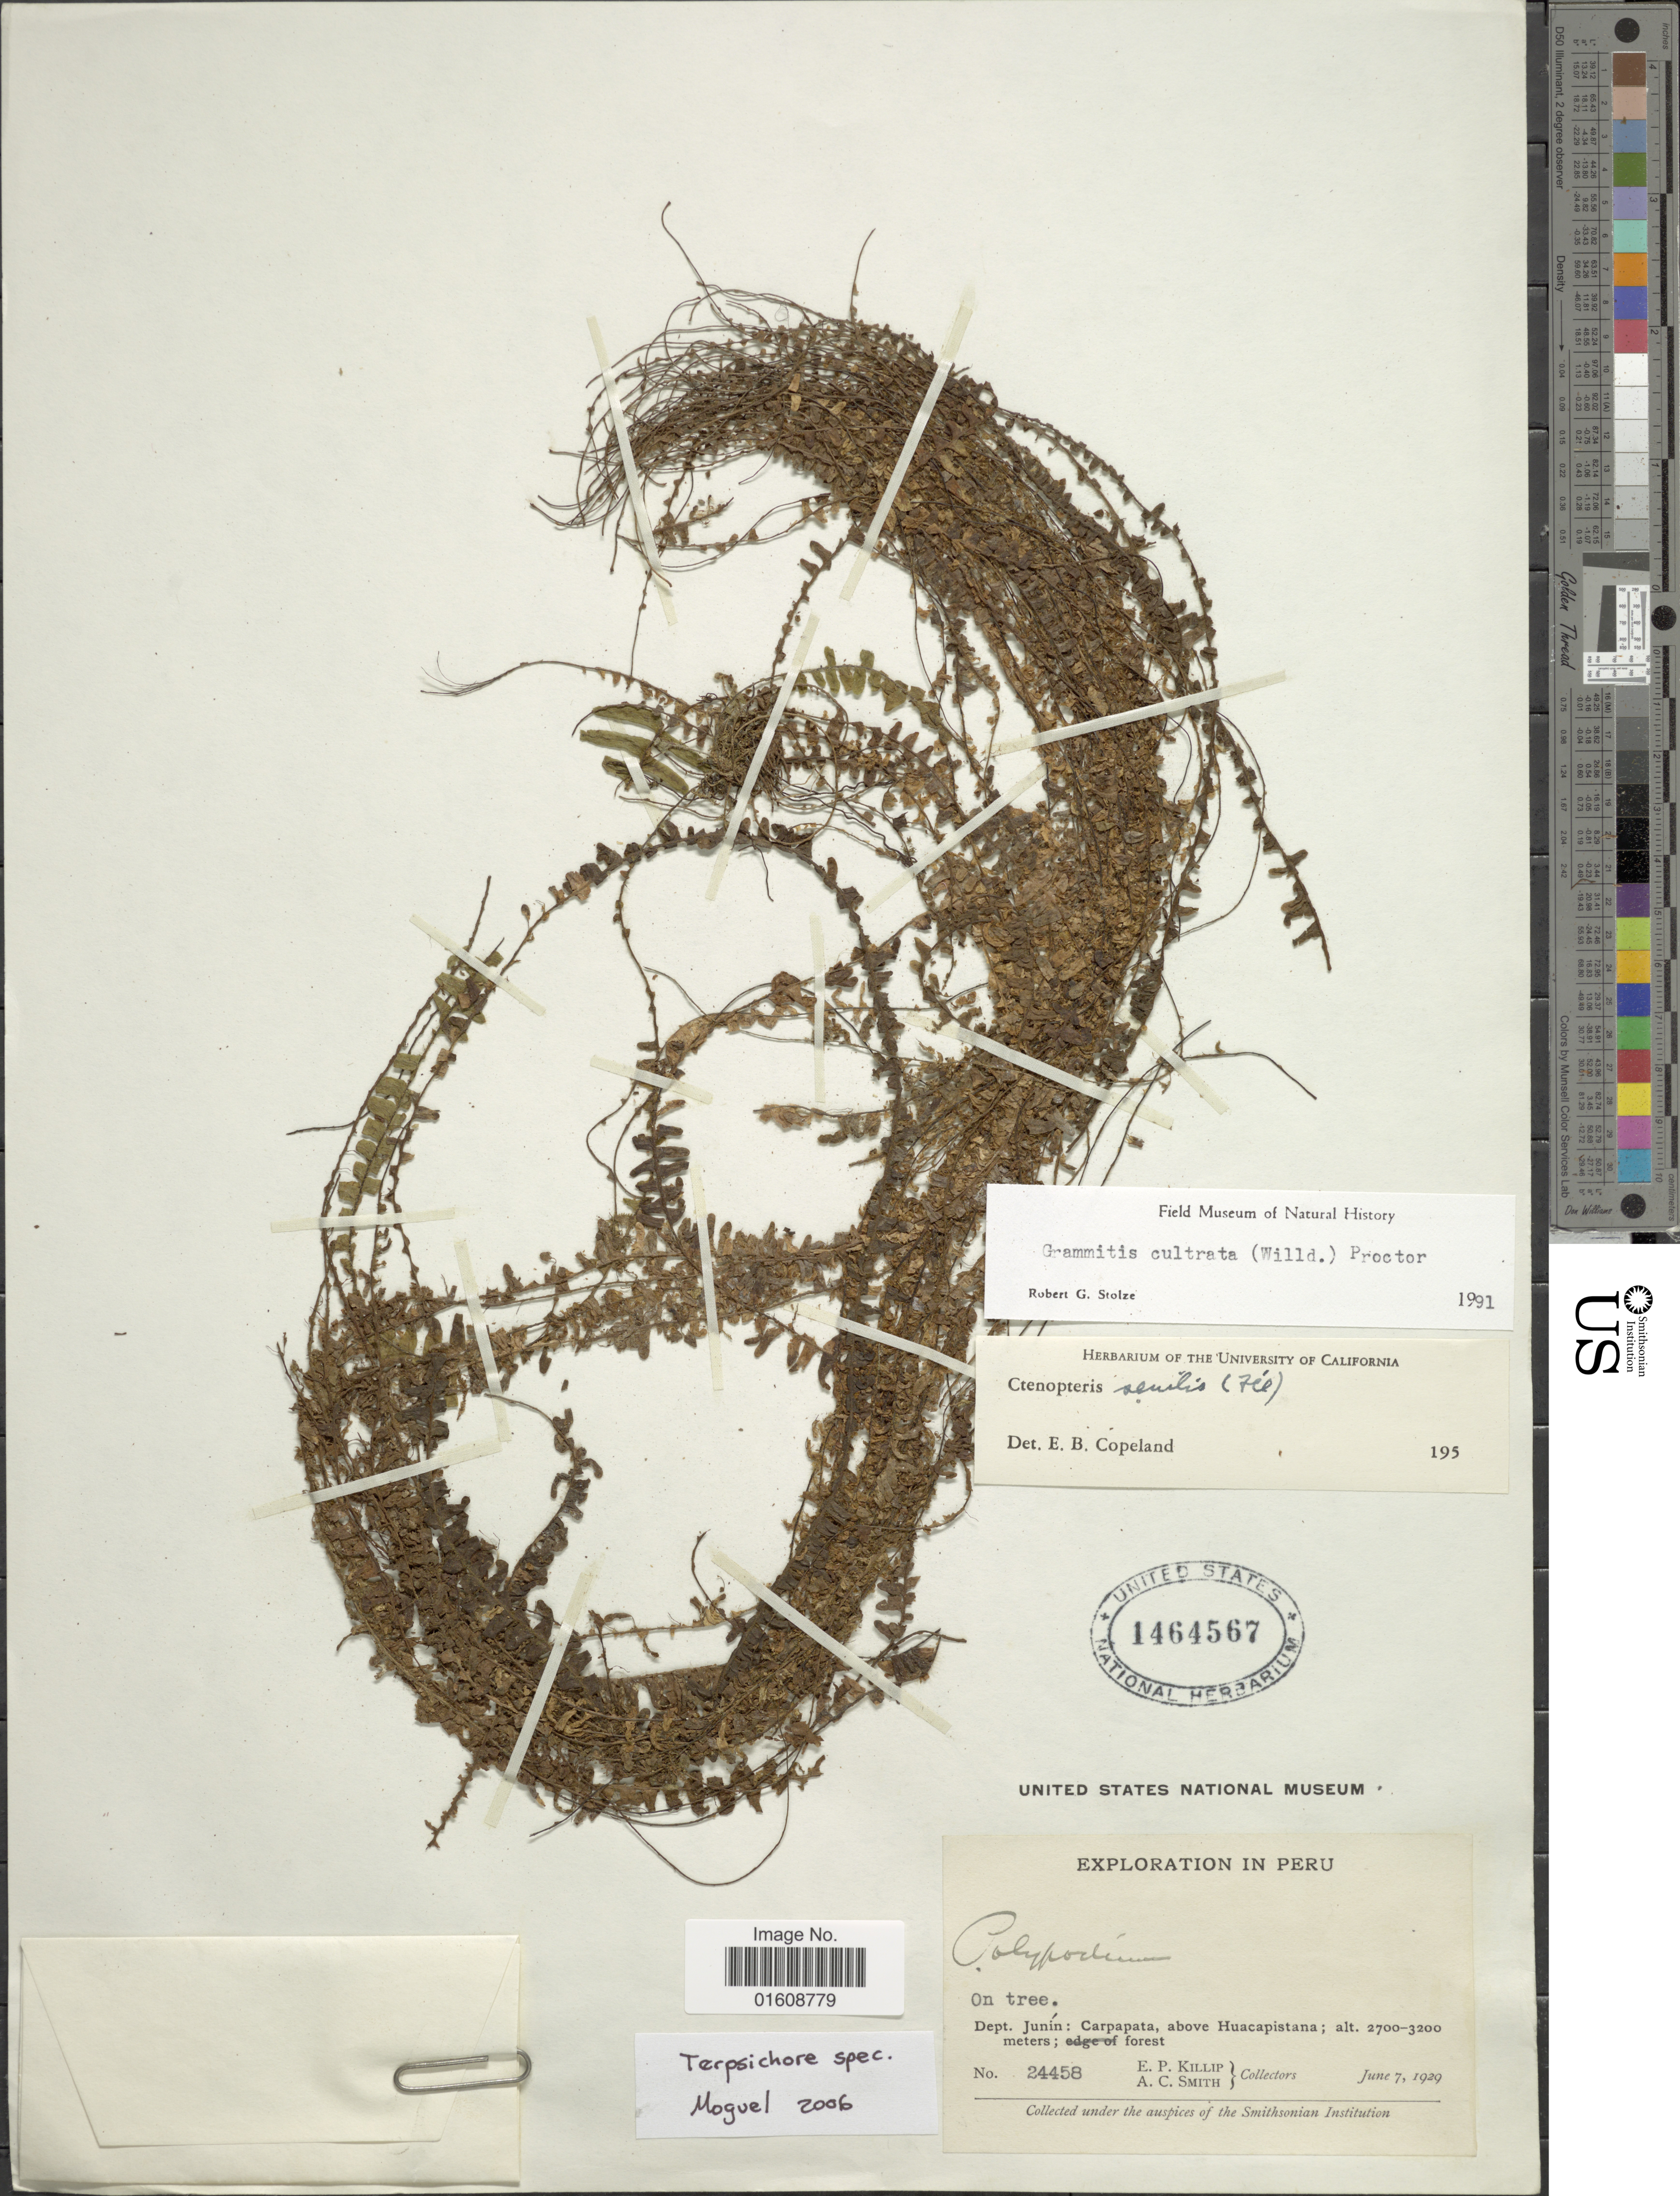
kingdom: Plantae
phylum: Tracheophyta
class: Polypodiopsida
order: Polypodiales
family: Polypodiaceae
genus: Alansmia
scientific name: Alansmia cultrata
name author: (Bory ex Willd.) Moguel & M. Kessler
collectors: E. P. Killip & A. C. Smith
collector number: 24458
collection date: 1929-06-07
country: Peru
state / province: Junín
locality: Carpapata, above Huacapistana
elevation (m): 2700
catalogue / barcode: US 1464567